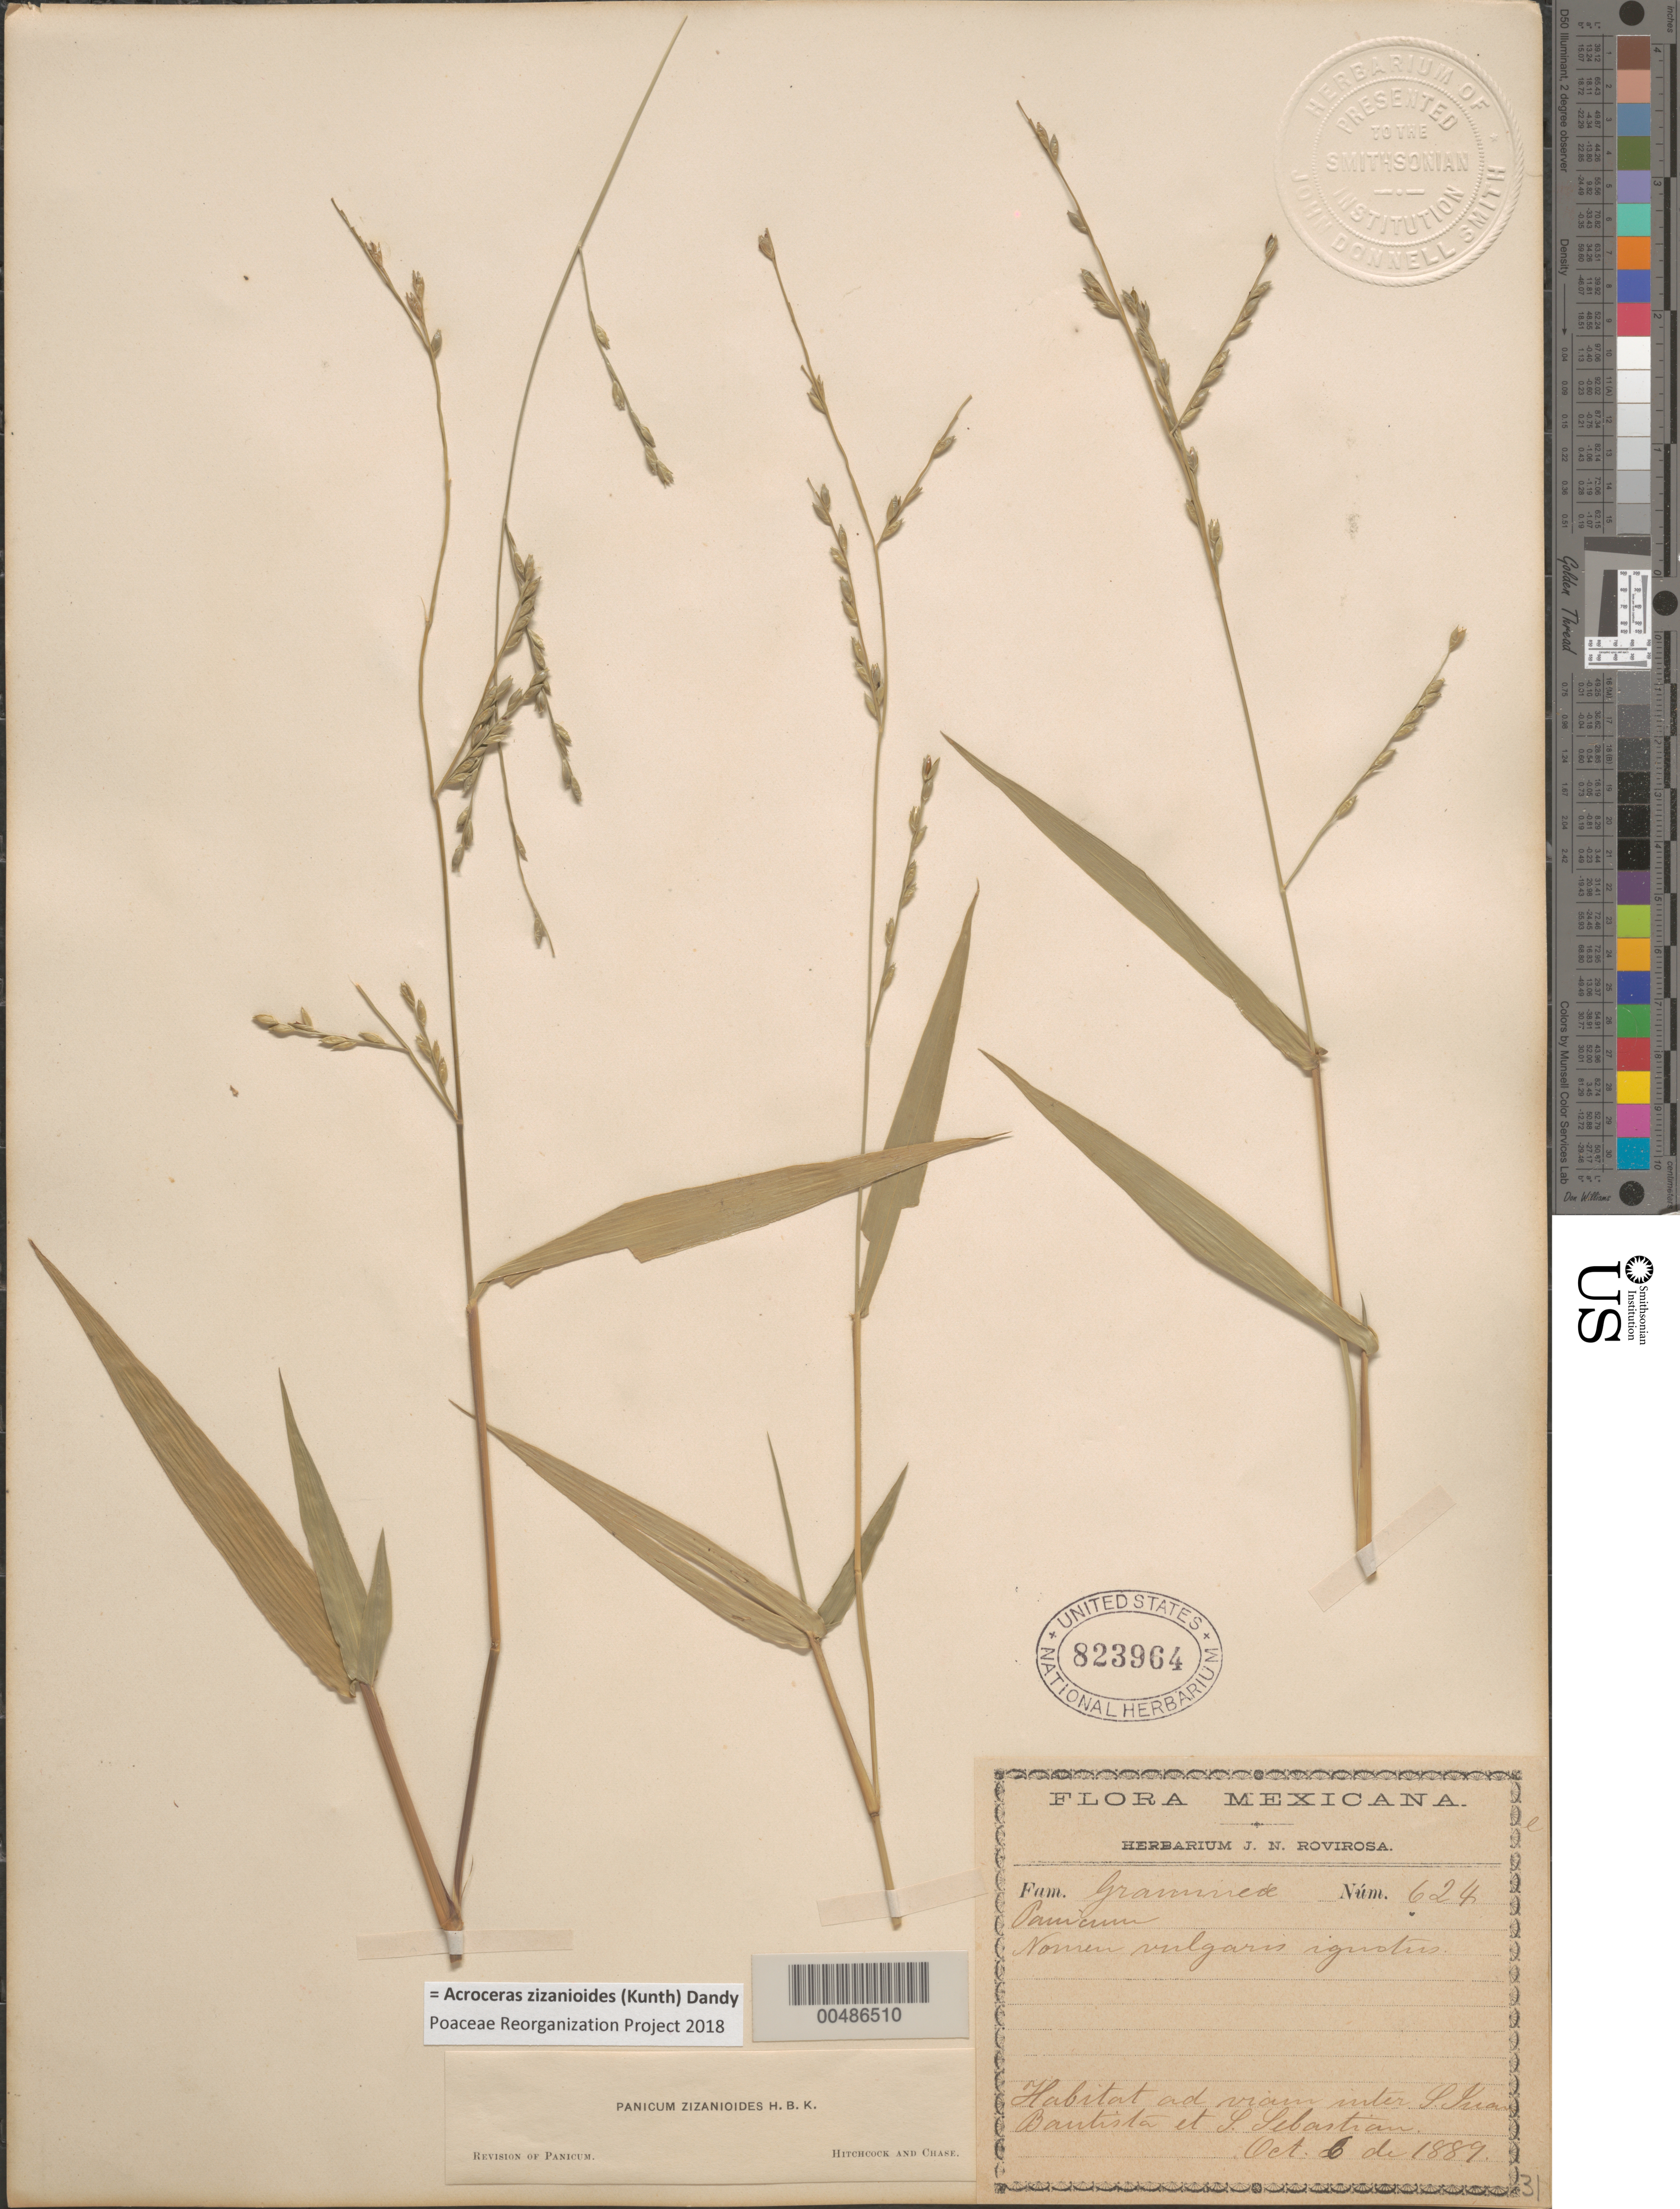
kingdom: Plantae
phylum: Tracheophyta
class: Liliopsida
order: Poales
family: Poaceae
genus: Acroceras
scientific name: Acroceras zizanioides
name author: (Kunth) Dandy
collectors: J. N. Rovirosa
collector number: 624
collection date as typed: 6 Oct 1889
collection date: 1889-10-06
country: Mexico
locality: Habitat ad viam inter S. Juan Bautista et S. Sebastian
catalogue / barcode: US 823964